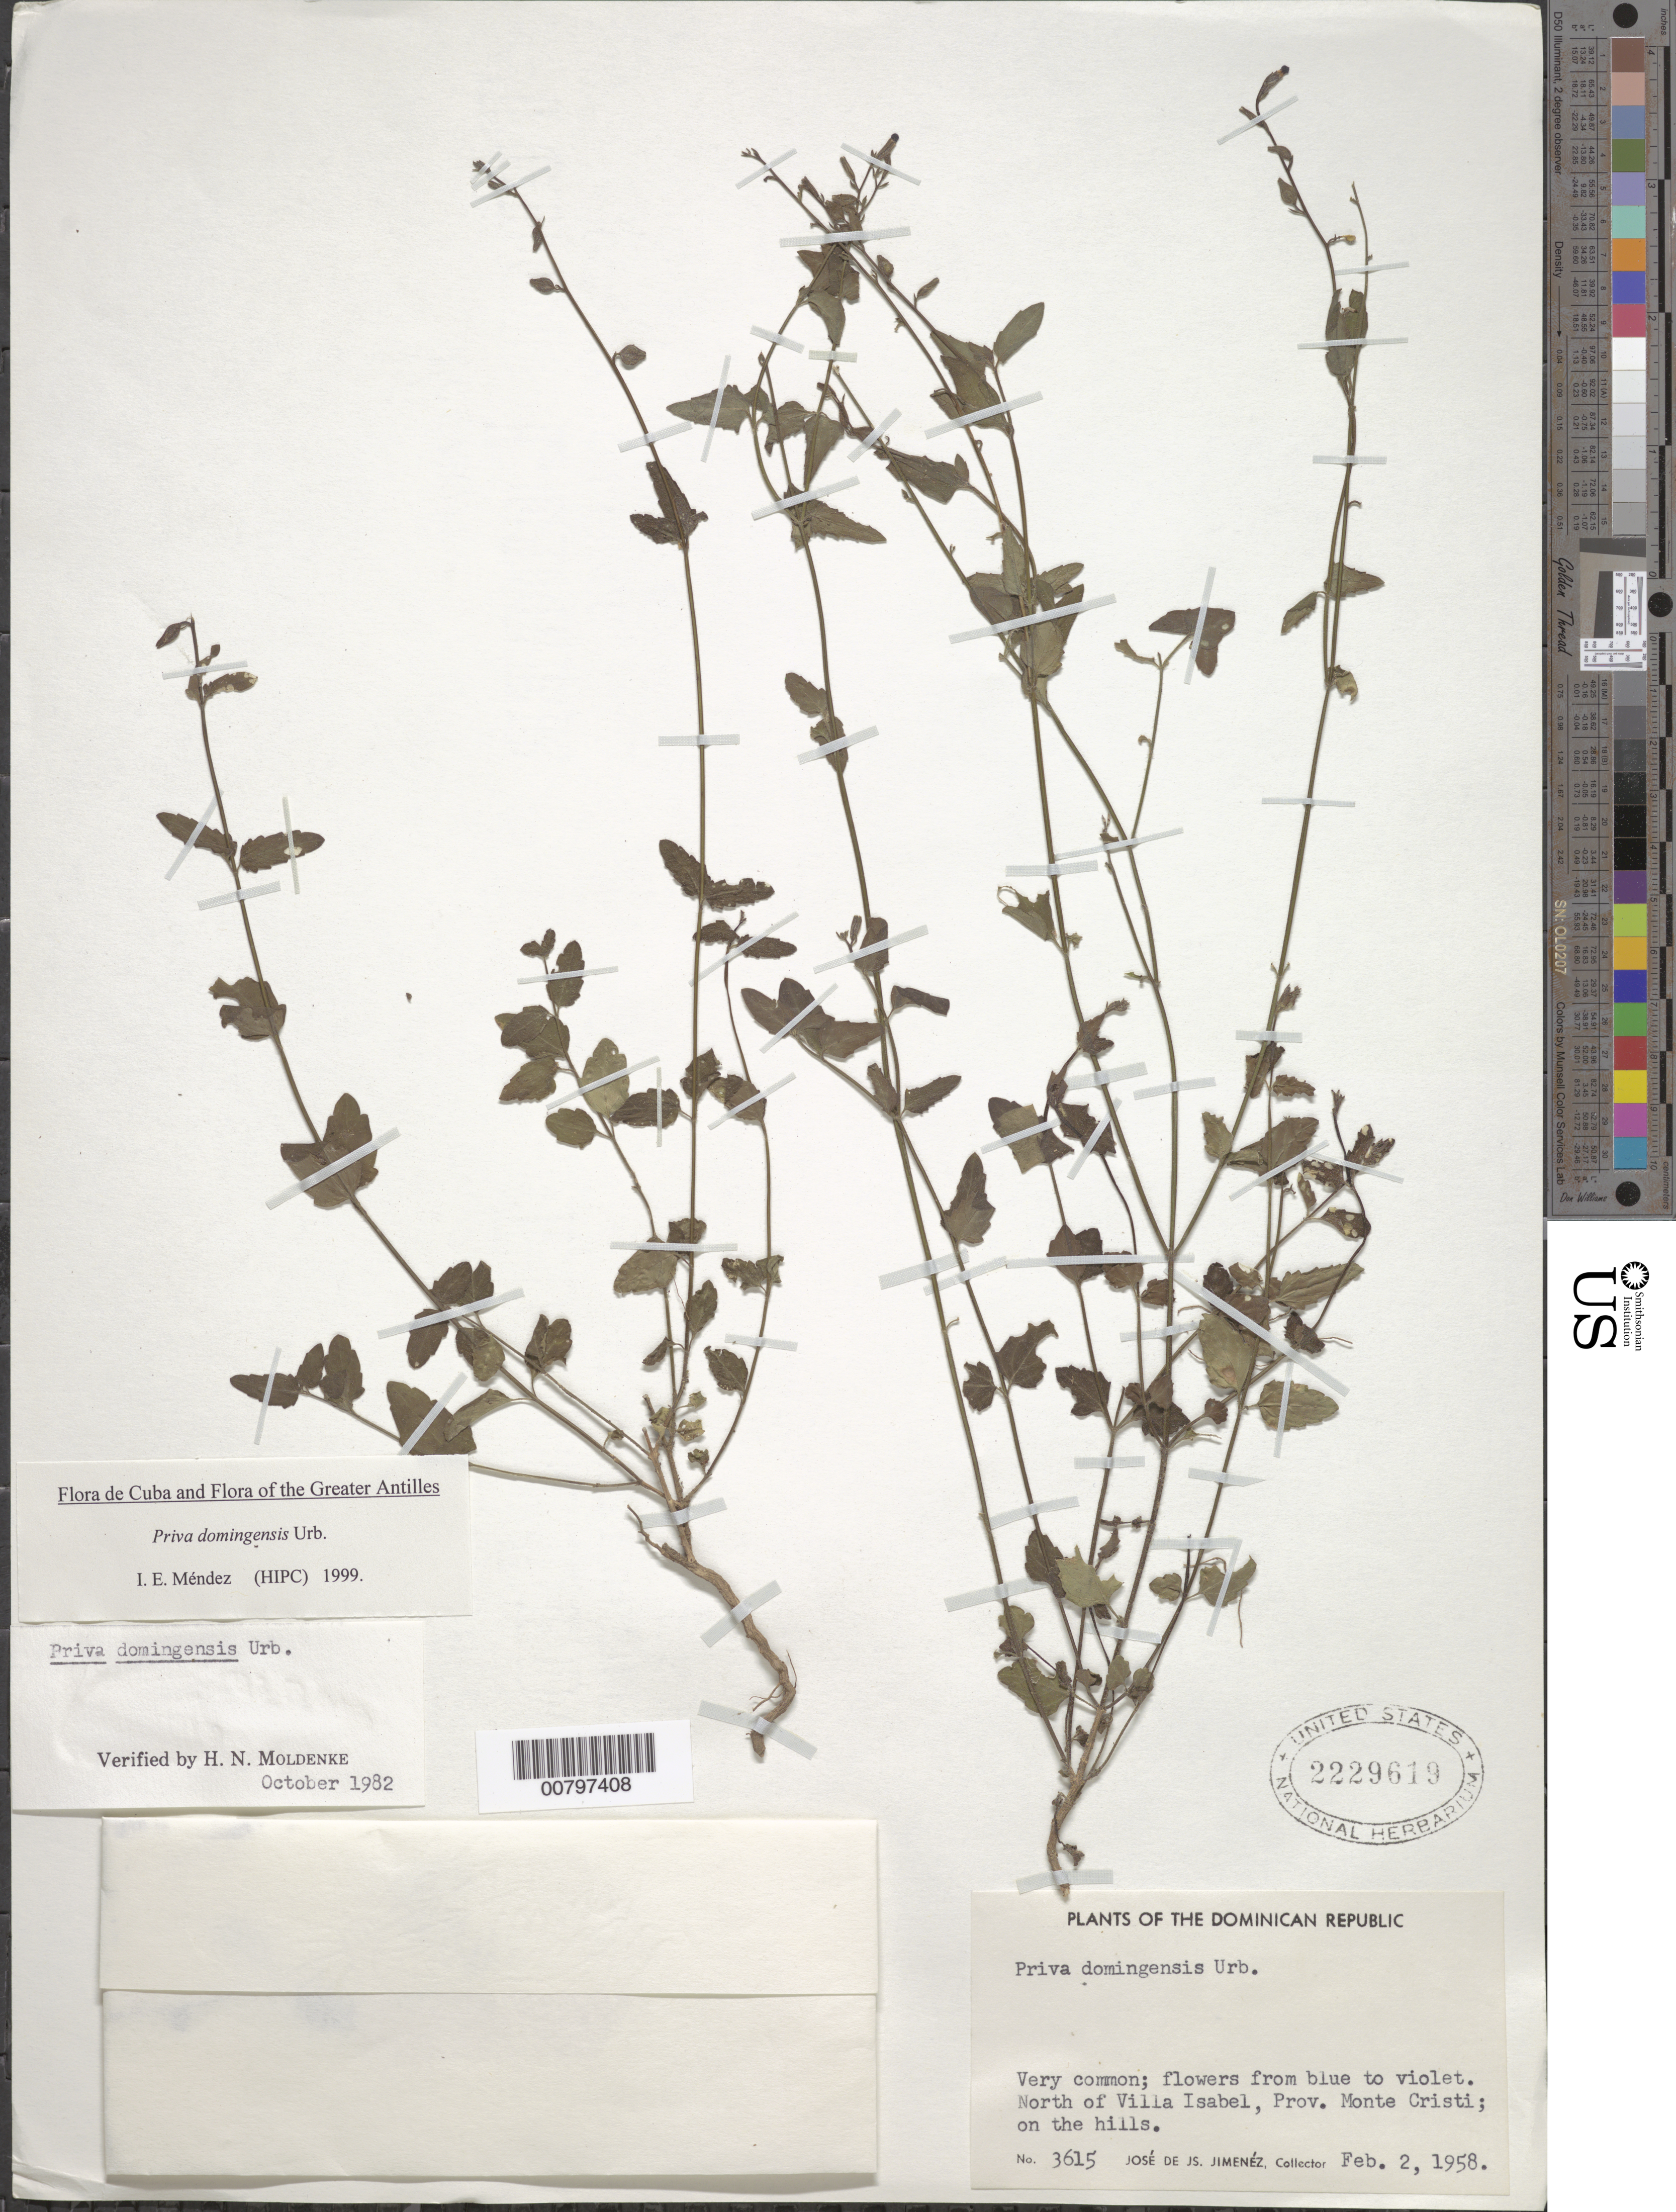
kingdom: Plantae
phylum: Tracheophyta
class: Magnoliopsida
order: Lamiales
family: Verbenaceae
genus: Priva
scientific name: Priva domingensis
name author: Urb.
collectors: J. J. Jiménez Almonte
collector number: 3615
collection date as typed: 02 Feb 1958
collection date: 1958-02-02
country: Dominican Republic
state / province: Monte Cristi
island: Hispaniola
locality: N of Villa Isabel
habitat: On hills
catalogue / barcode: US 2229619